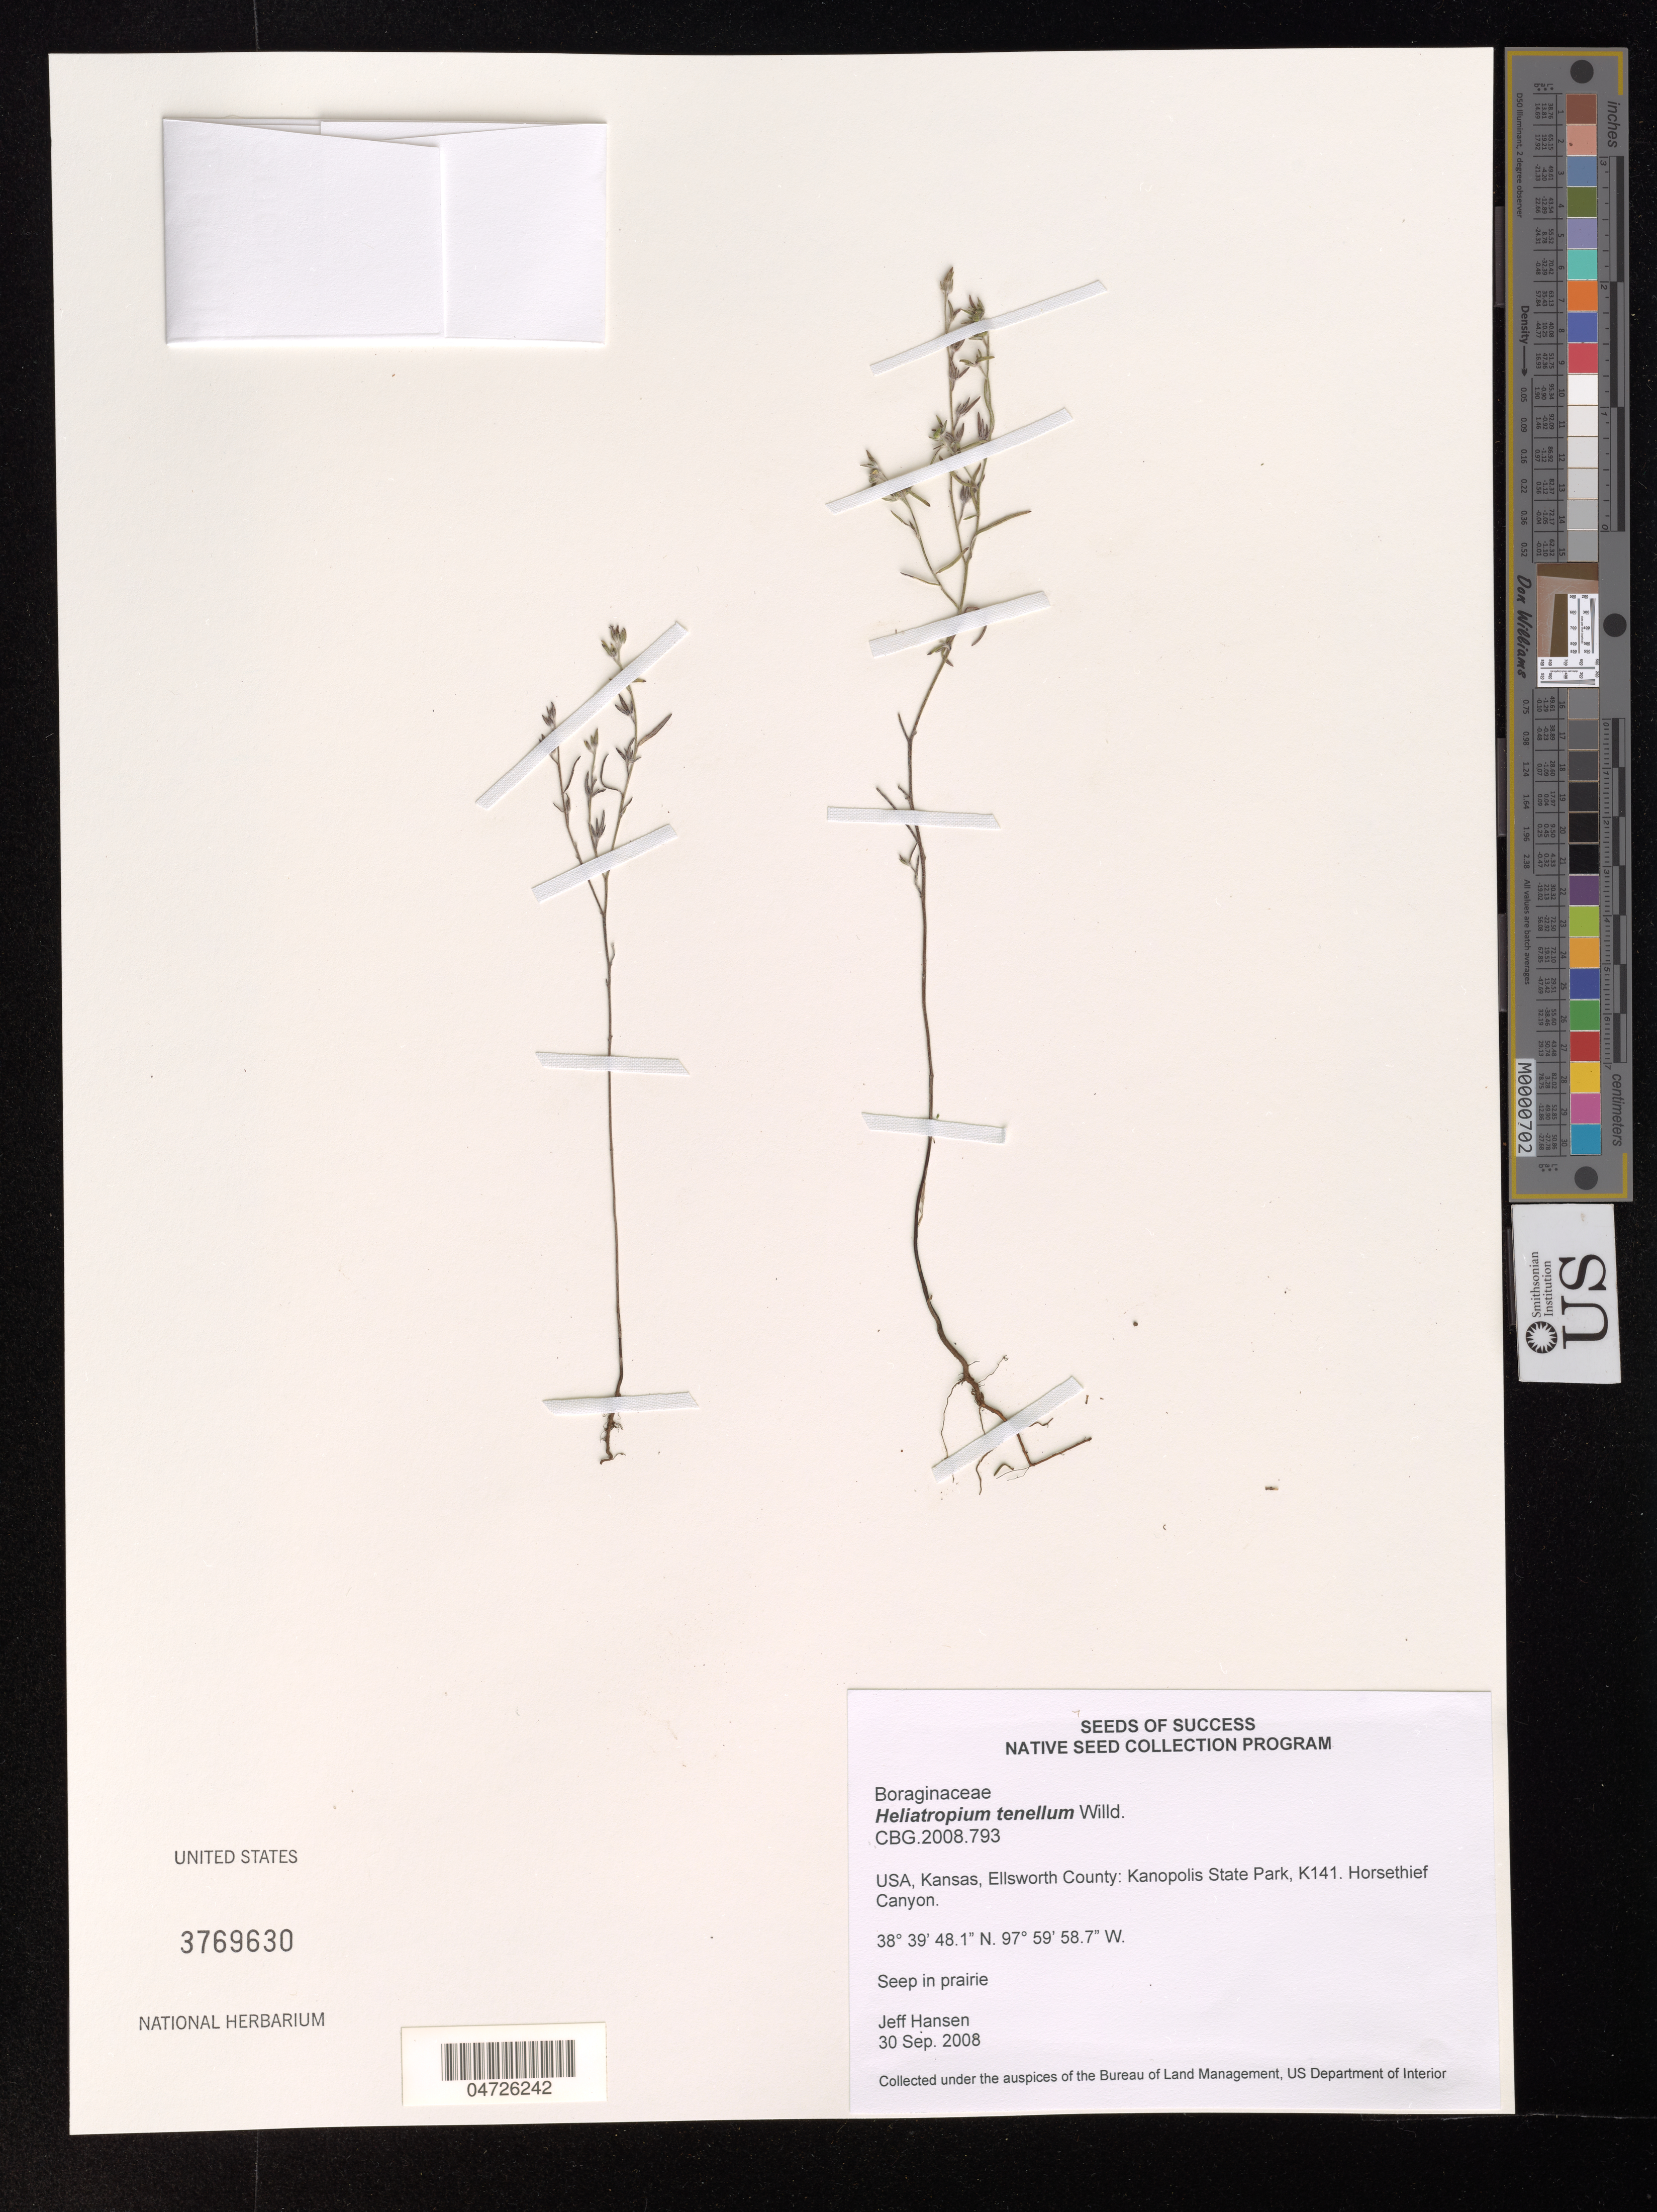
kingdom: Plantae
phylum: Tracheophyta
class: Magnoliopsida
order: Boraginales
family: Heliotropiaceae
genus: Heliotropium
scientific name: Heliotropium tenellum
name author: (Nutt.) Torr.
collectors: J. Hansen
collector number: CBG.2008.793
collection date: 2008-09-30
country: United States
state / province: Kansas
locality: Ellsworth County: Kanopolis State Park, K141. Horsethief Canyon.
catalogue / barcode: US 3769630